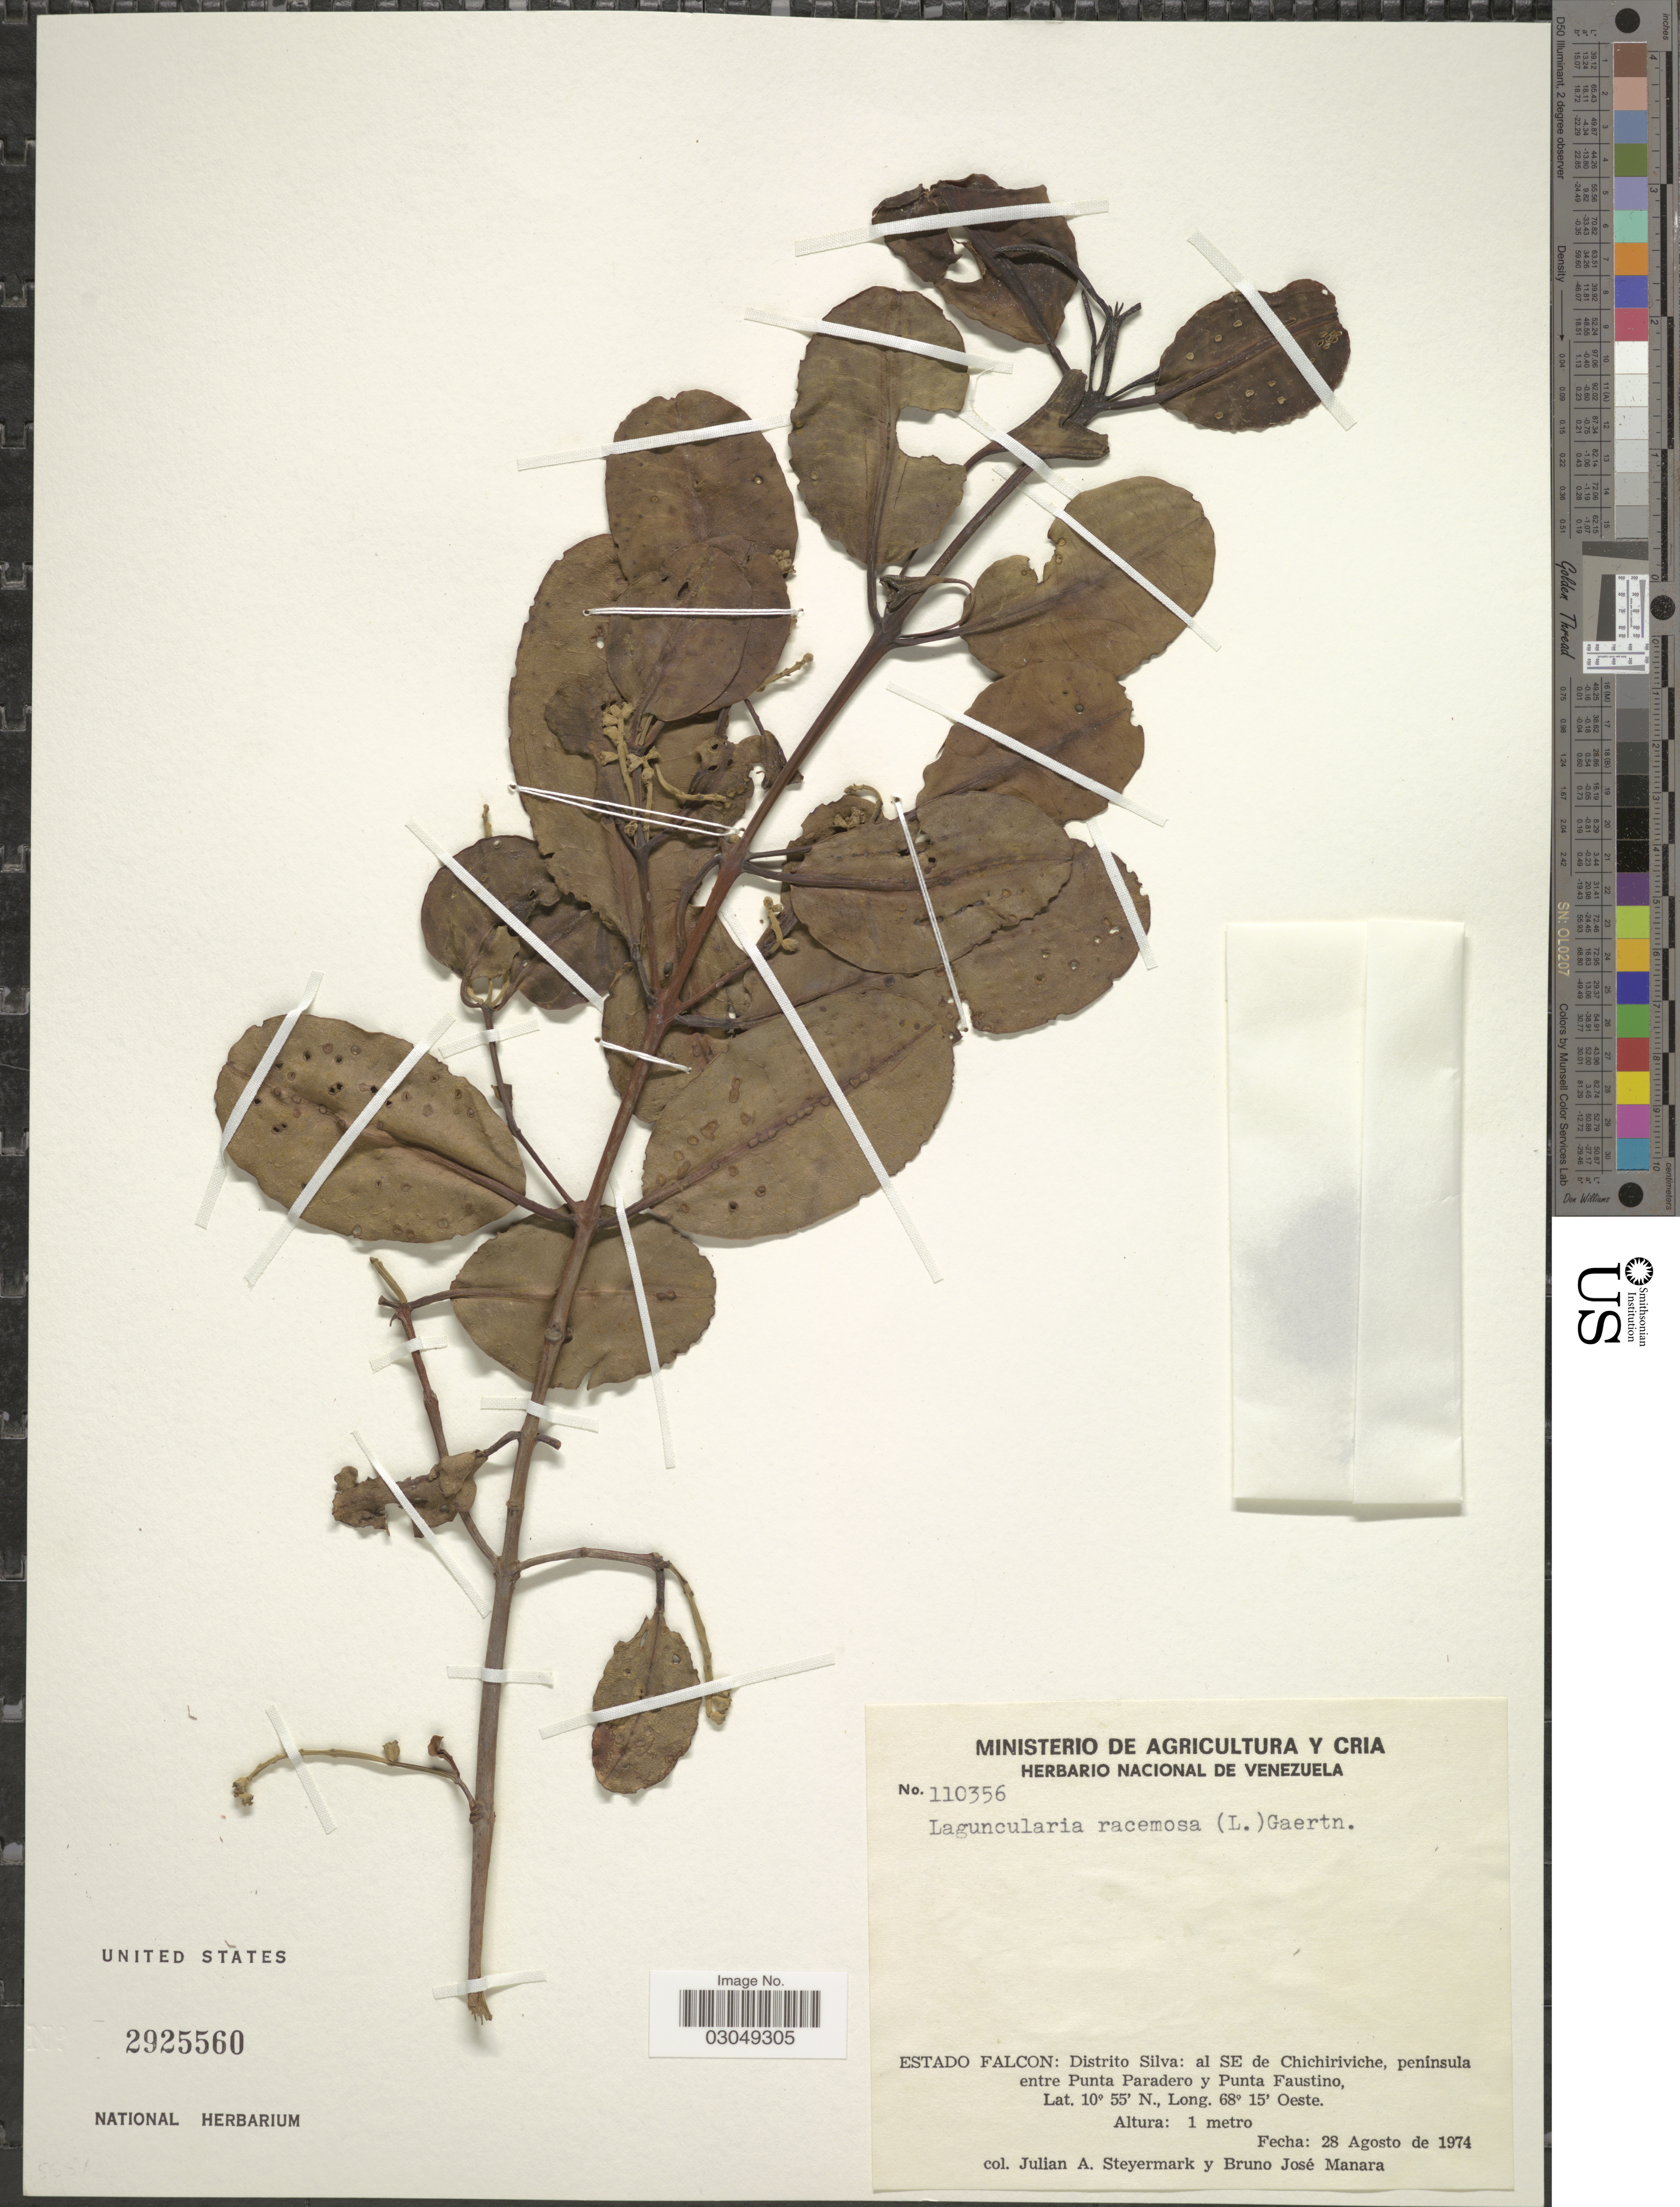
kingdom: Plantae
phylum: Tracheophyta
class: Magnoliopsida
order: Myrtales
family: Combretaceae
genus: Laguncularia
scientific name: Laguncularia racemosa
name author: (L.) C.F. Gaertn.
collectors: J. Steyermark & B. Manara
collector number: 110356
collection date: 1974-08-28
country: Venezuela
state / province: Falcón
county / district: Silva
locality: Distrito Silva: al SE de Chichiriviche, peninsula entre Punta Paradero y Punta Faustino.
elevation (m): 1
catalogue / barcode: US 2925560